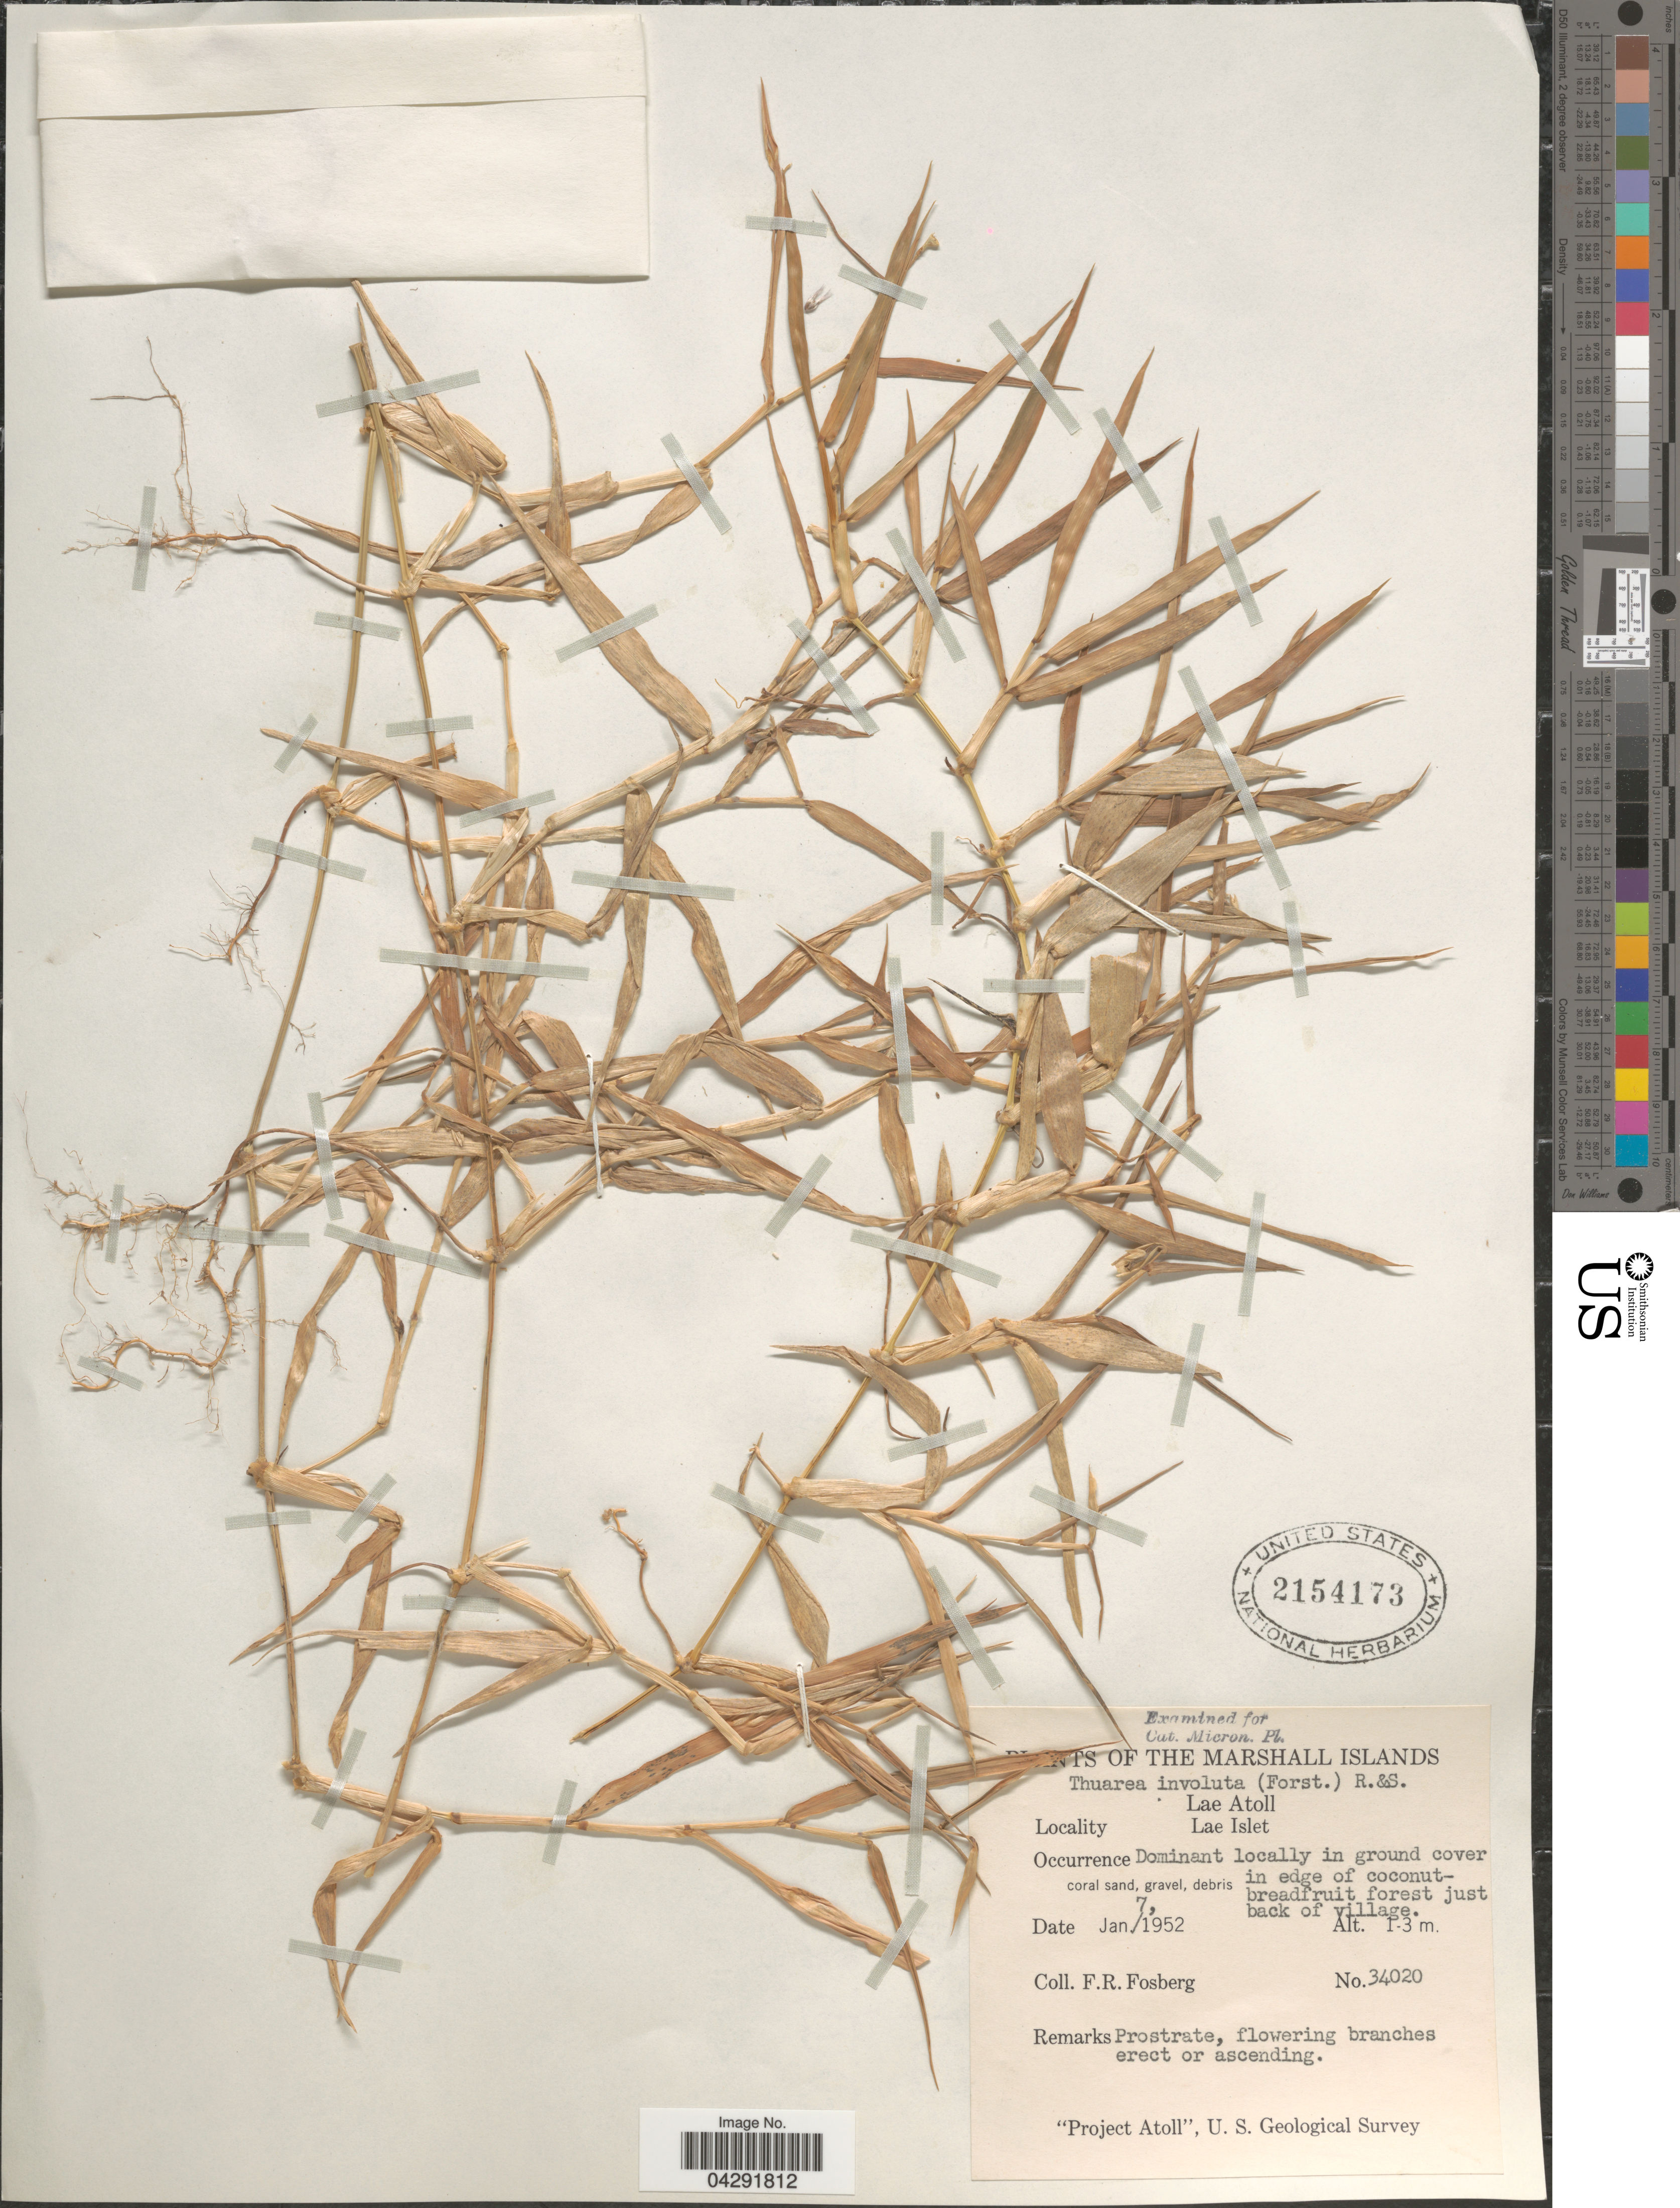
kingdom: Plantae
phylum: Tracheophyta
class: Liliopsida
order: Poales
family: Poaceae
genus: Thuarea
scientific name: Thuarea involuta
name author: (G. Forst.) R. Br. ex Sm.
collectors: F. R. Fosberg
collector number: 34020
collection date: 1952-01-07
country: Marshall Islands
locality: Lae Atoll. Lae Islet. Dominant locally in ground cover in edge of coconut breadfruit forest just back of village. "Project Atoll" , U. S. Geological Survey.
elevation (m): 1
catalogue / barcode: US 2154173